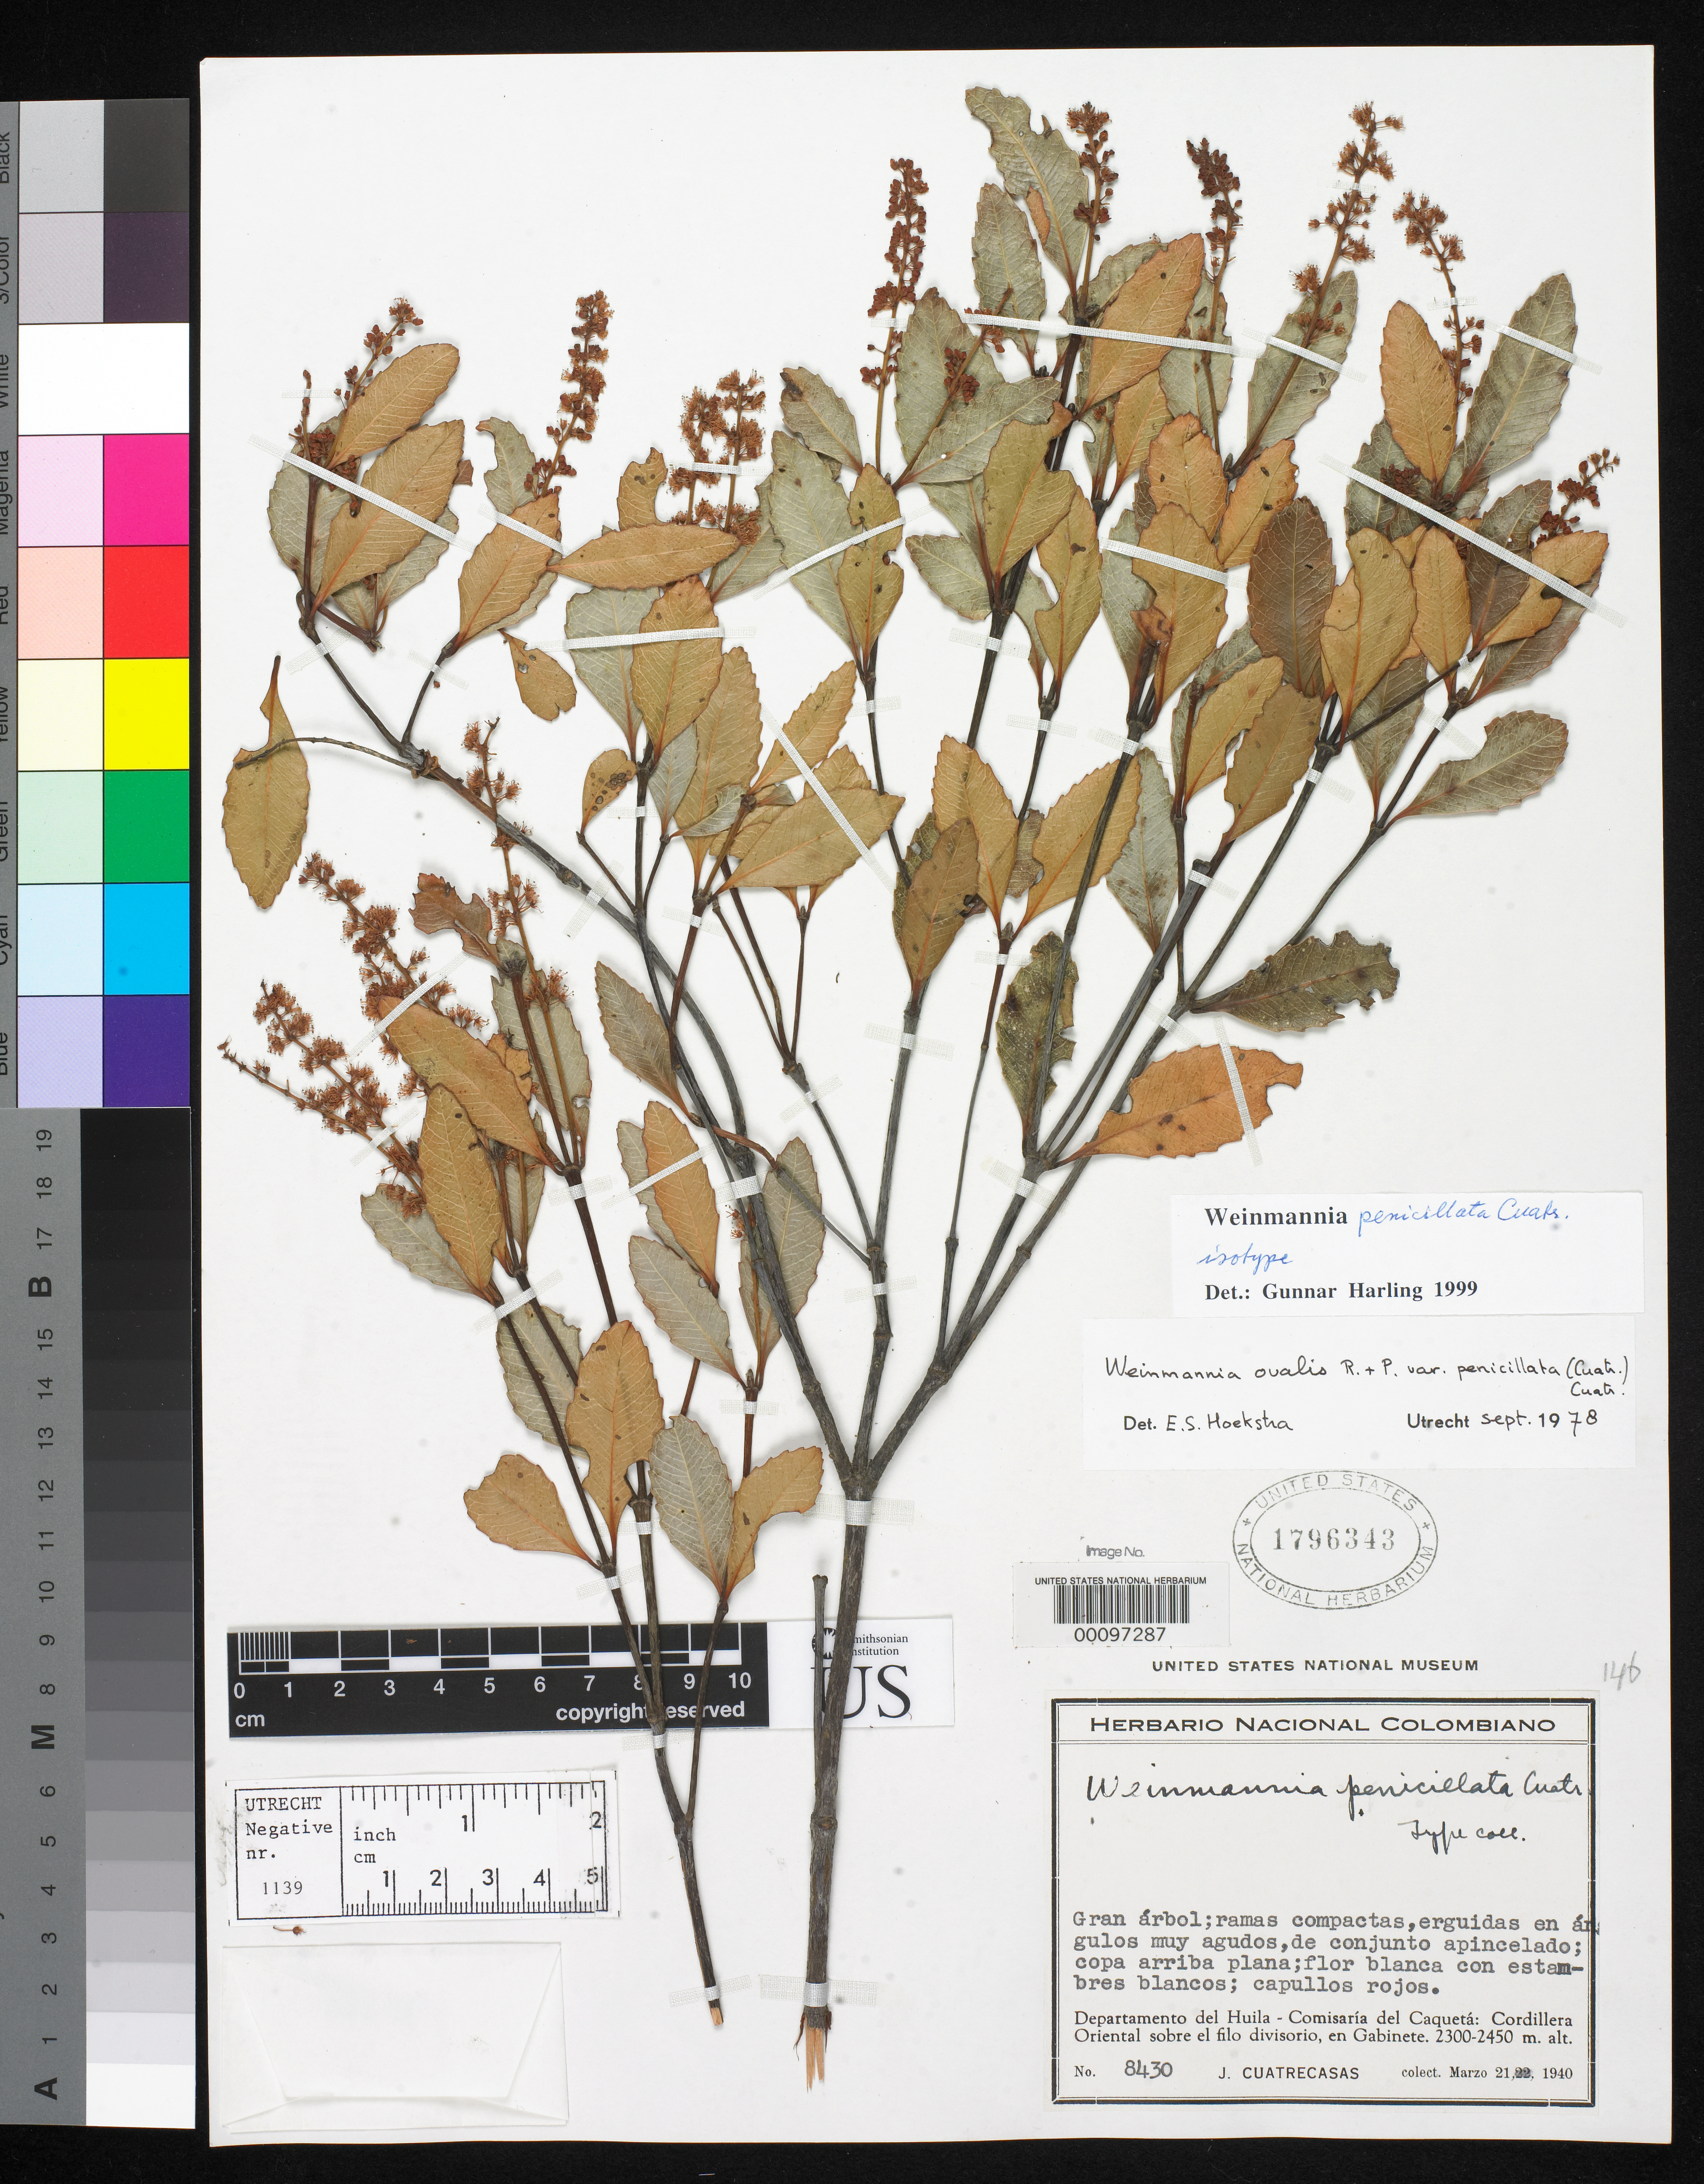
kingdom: Plantae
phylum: Tracheophyta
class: Magnoliopsida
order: Oxalidales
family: Cunoniaceae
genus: Weinmannia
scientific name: Weinmannia penicillata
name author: Cuatrec.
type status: Isotype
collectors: J. Cuatrecasas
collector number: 8430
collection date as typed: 21 Mar 1940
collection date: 1940-03-21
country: Colombia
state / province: Huila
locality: Comisaria del Caqueta, Cordillera Oriental Sobre El Filo Divisorio, en Gabinete.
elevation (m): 2300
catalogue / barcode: US 1796343